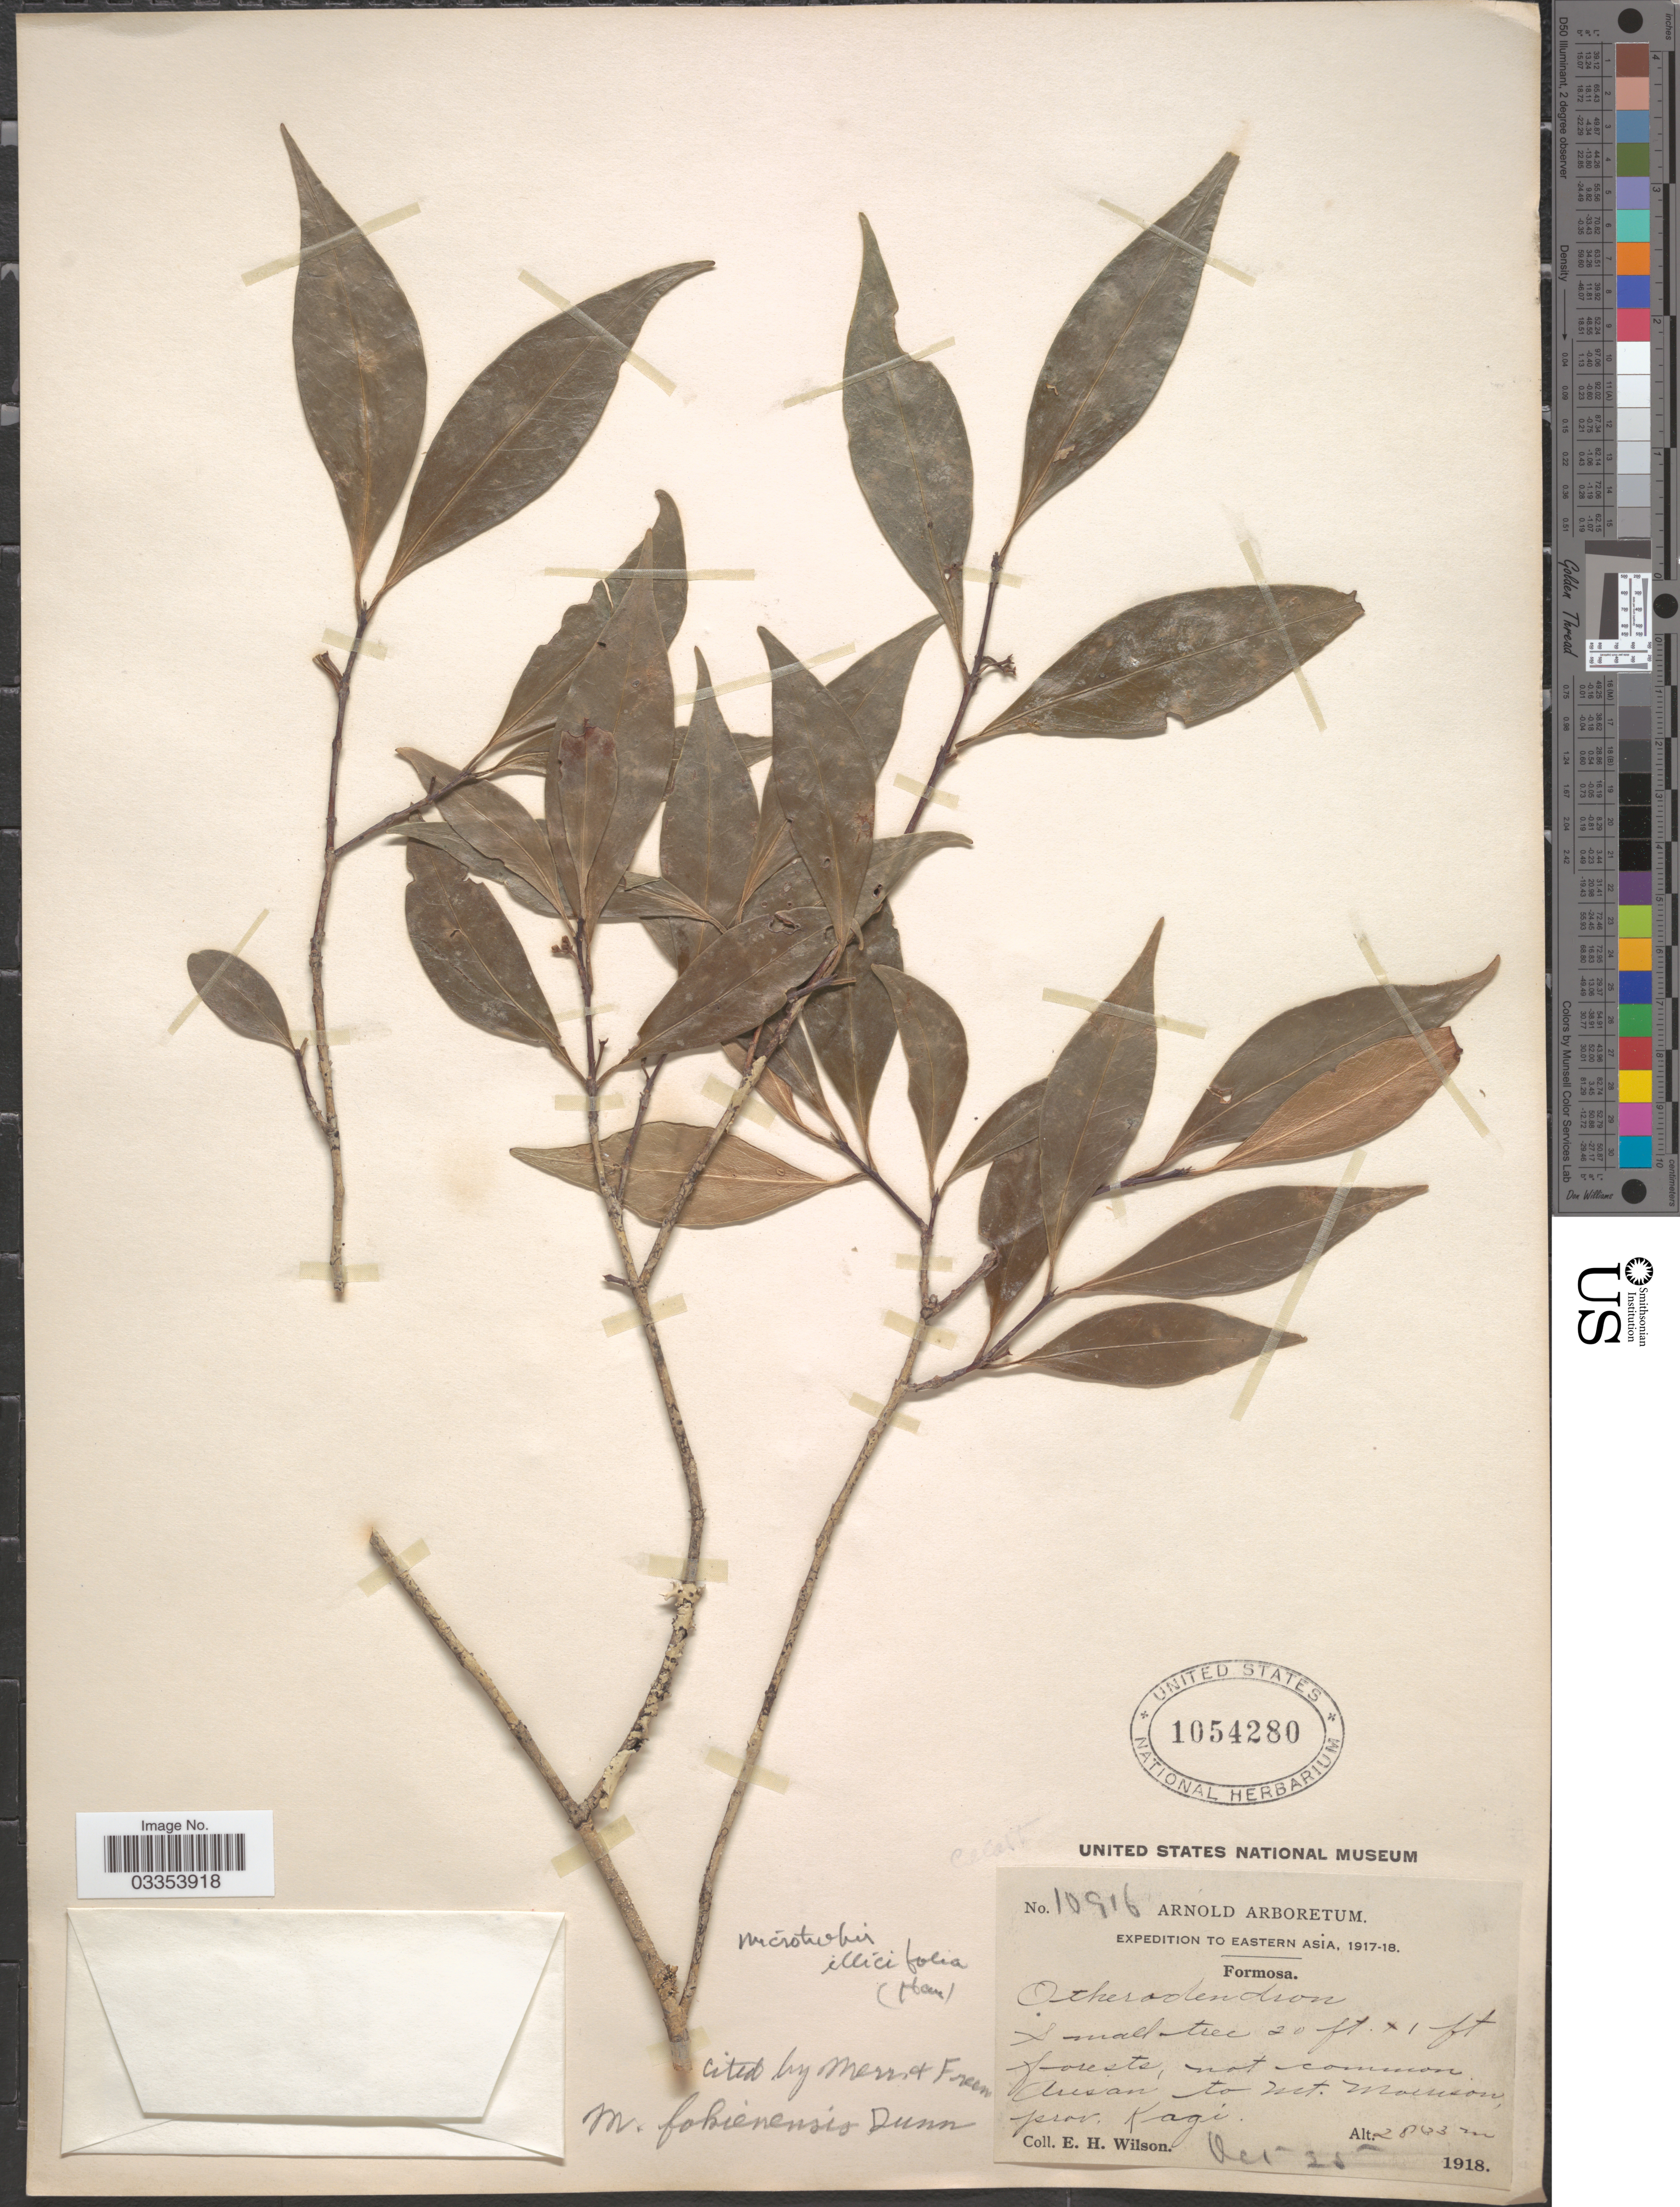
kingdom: Plantae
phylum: Tracheophyta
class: Magnoliopsida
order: Celastrales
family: Celastraceae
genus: Microtropis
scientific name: Microtropis fokienensis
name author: Dunn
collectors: E. Wilson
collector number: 10916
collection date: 1918-10-25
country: Taiwan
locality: Formosa. Arisan to Mt. Morrison, prov. Kagi.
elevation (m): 2833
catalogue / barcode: US 1054280